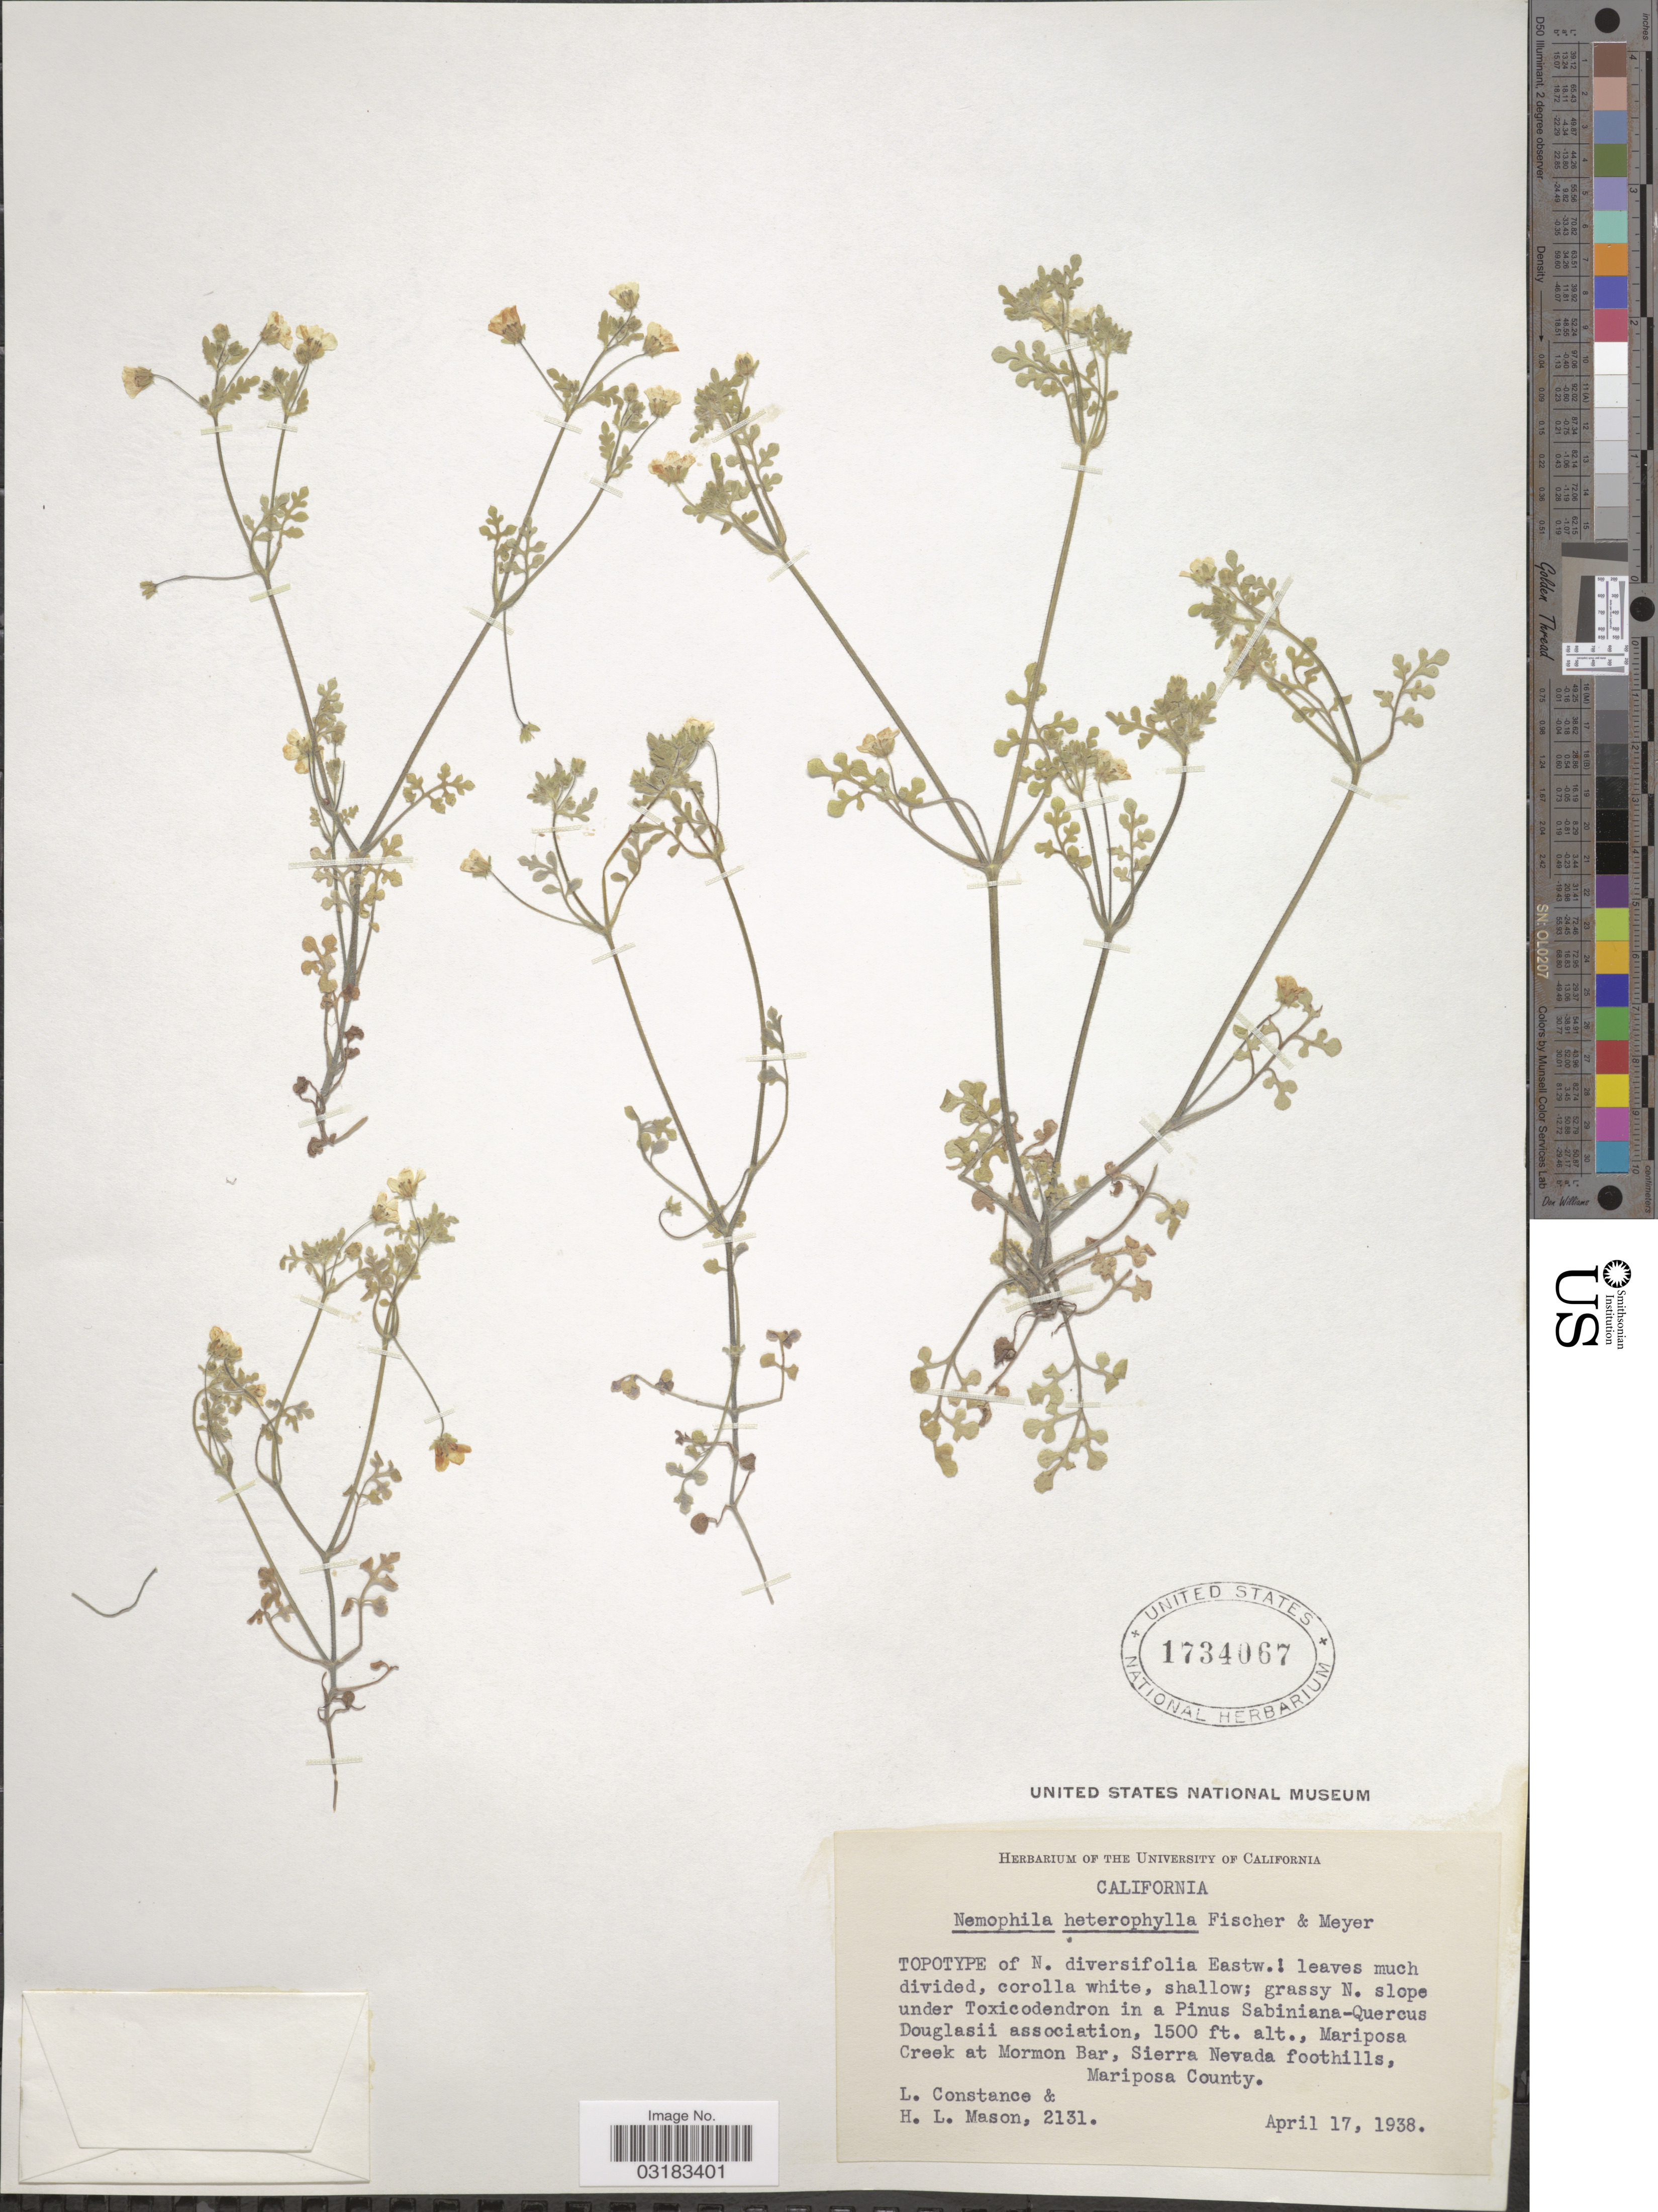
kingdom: Plantae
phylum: Tracheophyta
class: Magnoliopsida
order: Boraginales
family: Hydrophyllaceae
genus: Nemophila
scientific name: Nemophila heterophylla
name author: Fisch. & C.A. Mey.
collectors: L. Constance & H. L. Mason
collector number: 2131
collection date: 1938-04-17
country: United States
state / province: California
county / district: Mariposa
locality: Mariposa Creek at Mormon Bar, Sierra Nevada foothills, Mariposa County.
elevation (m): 457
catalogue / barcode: US 1734067